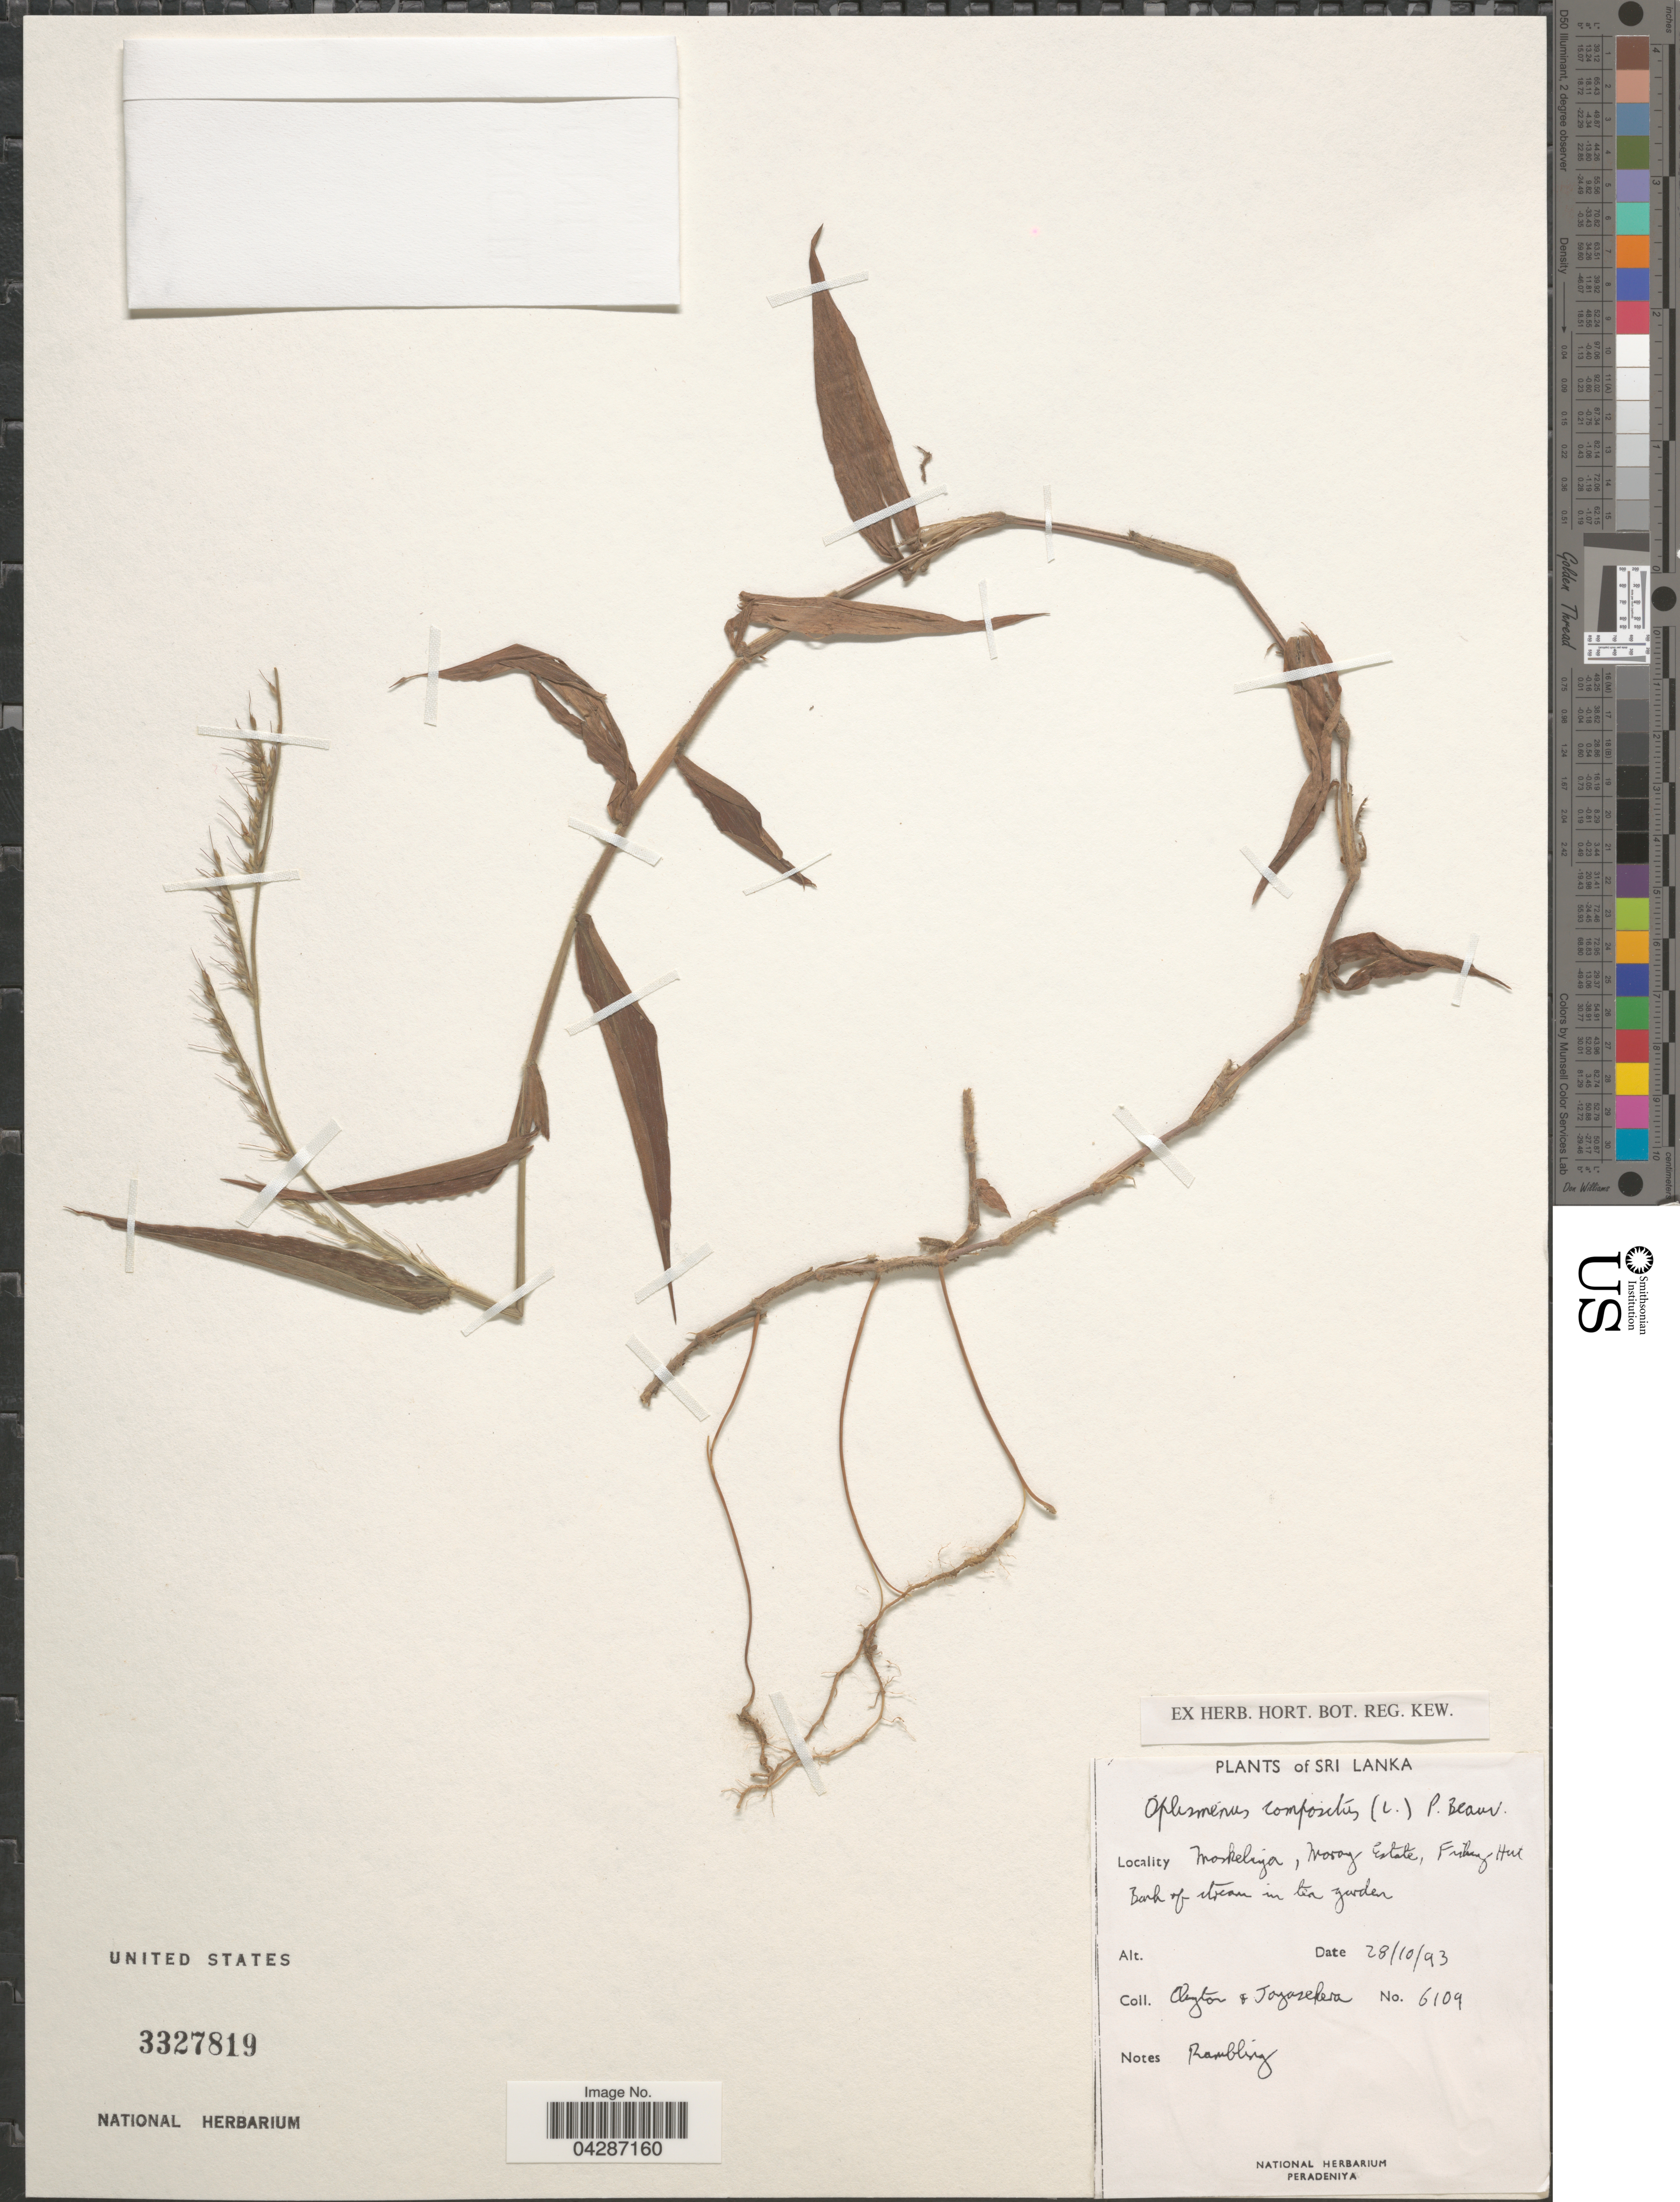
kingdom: Plantae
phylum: Tracheophyta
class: Liliopsida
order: Poales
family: Poaceae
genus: Oplismenus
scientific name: Oplismenus compositus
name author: (L.) P. Beauv.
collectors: Clayton & -. Jayasekera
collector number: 6109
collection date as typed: Transcribed d/m/y: 28/10/93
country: Sri Lanka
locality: Maskeliya, Moray Estate, Fishing Hut. Bank of stream in tea garden.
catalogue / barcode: US 3327819